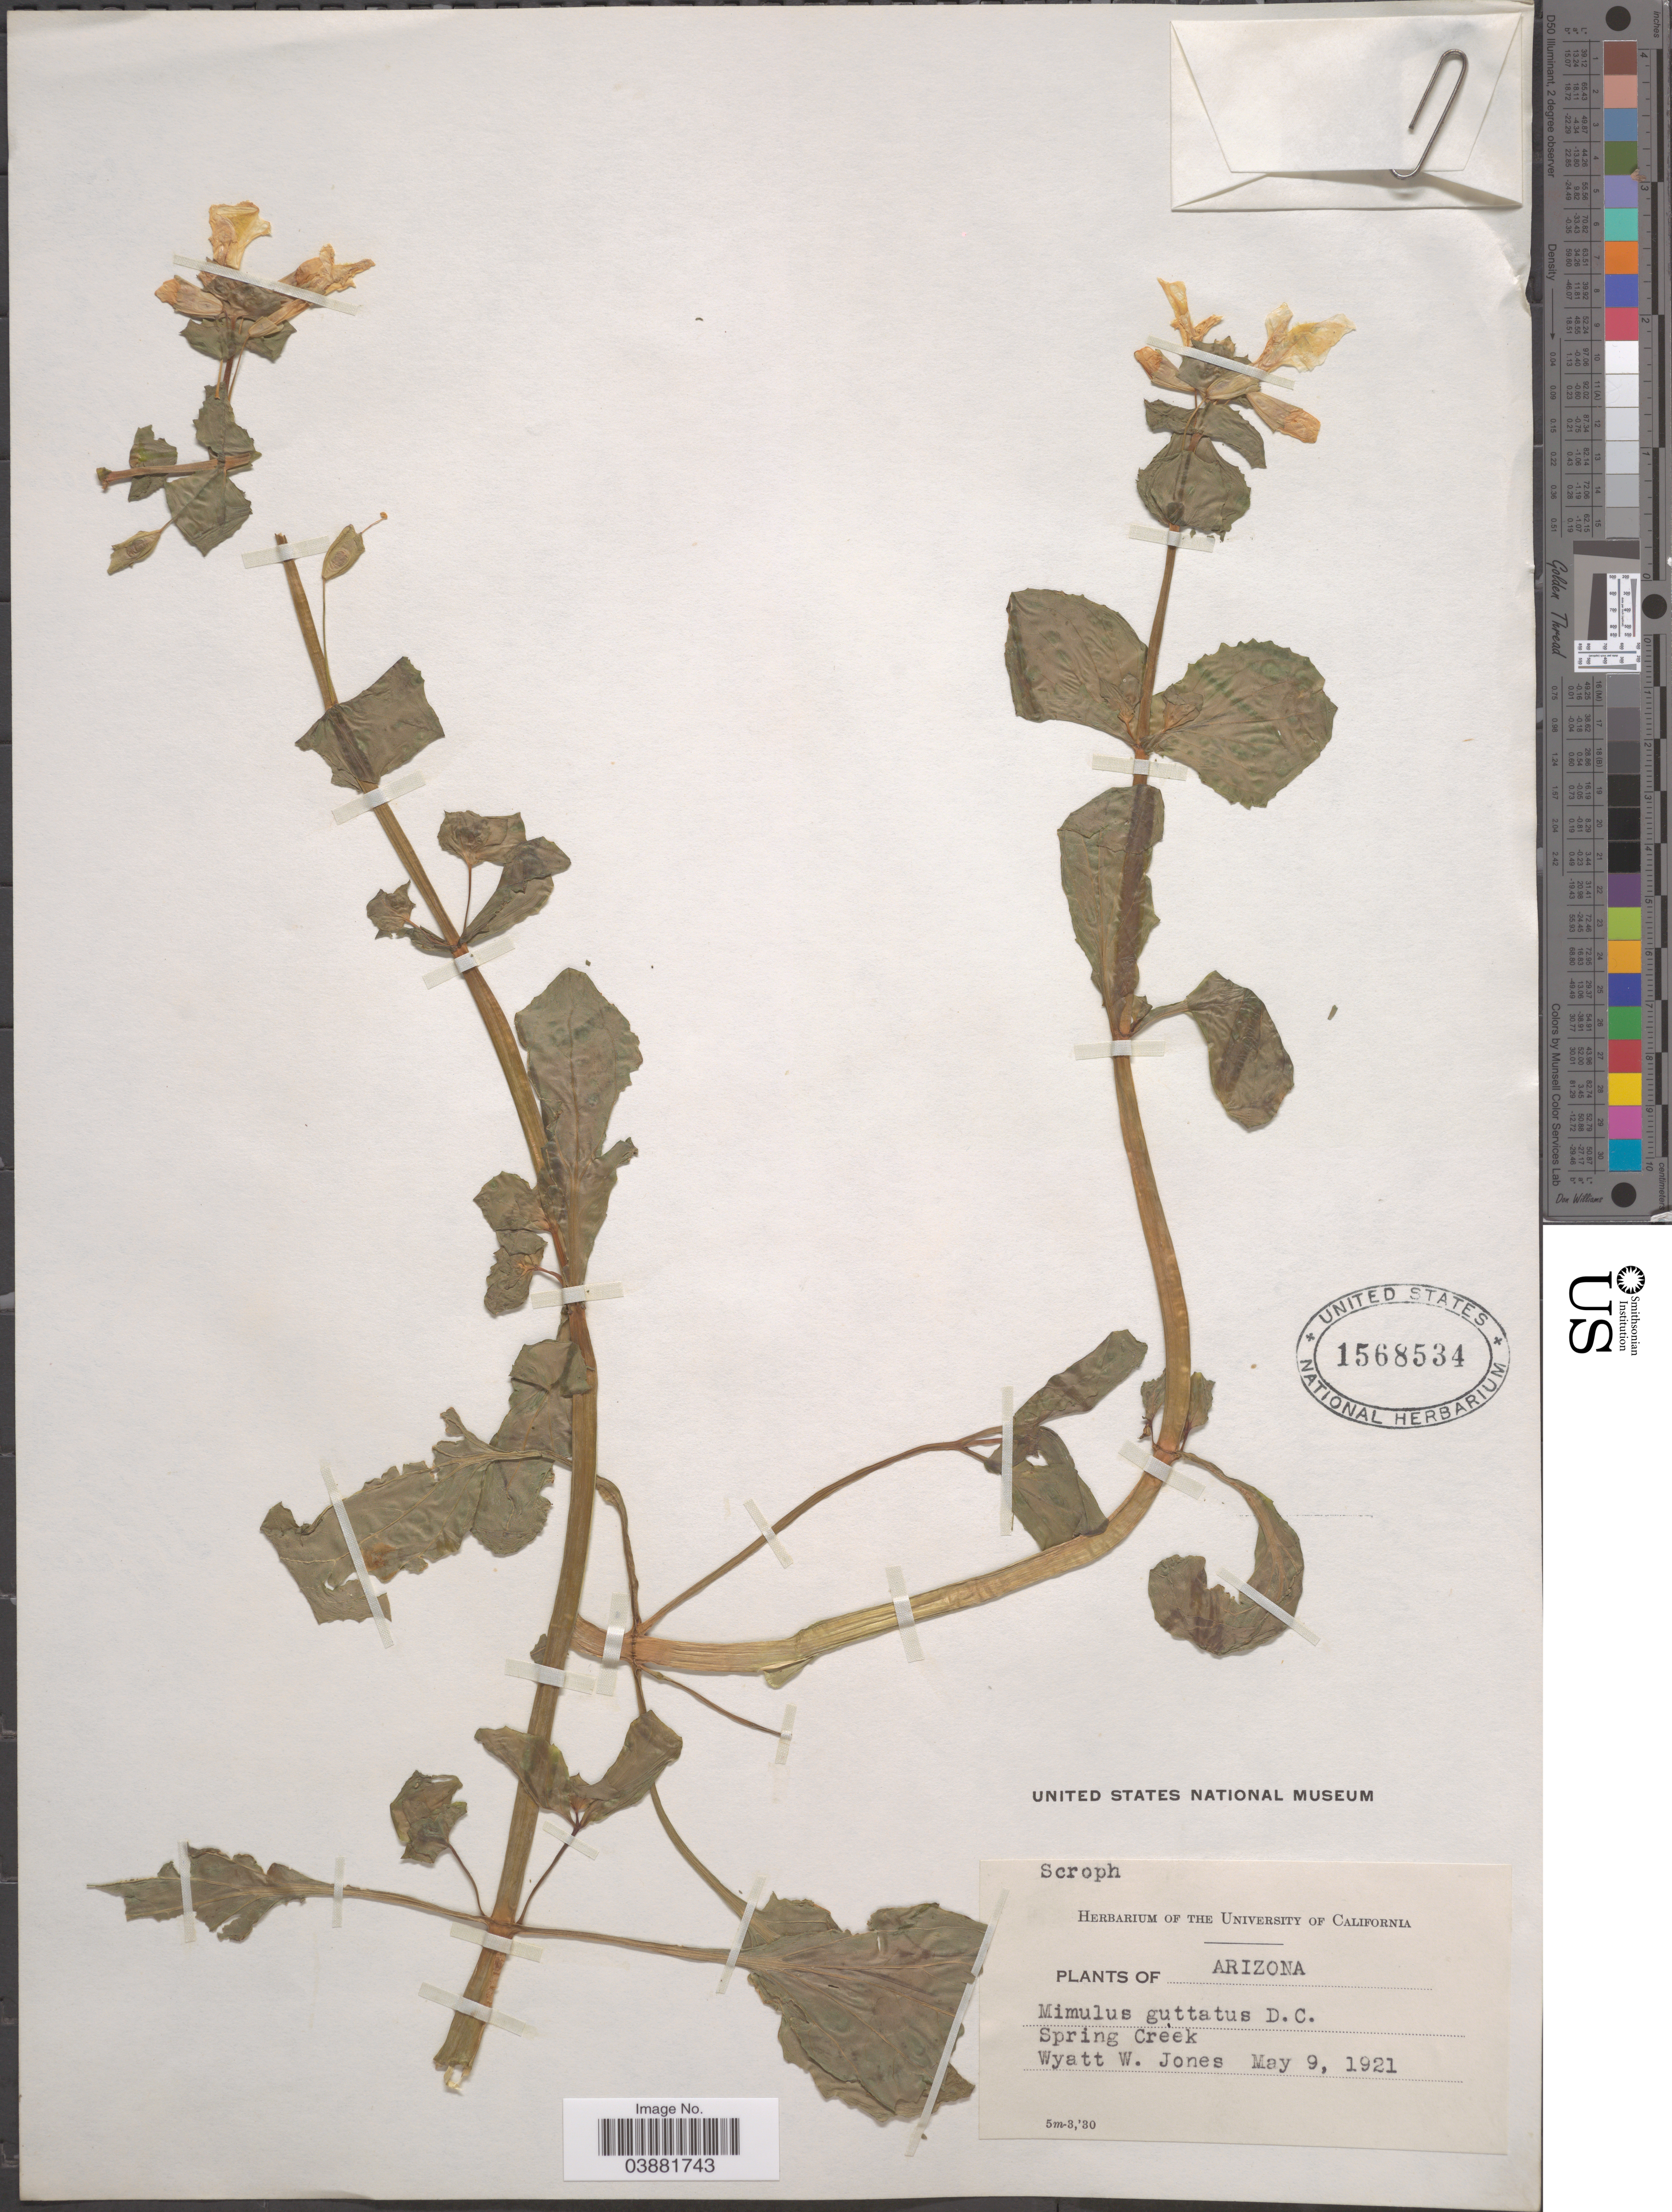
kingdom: Plantae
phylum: Tracheophyta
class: Magnoliopsida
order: Lamiales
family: Phrymaceae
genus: Mimulus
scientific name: Mimulus guttatus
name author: DC.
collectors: W. W. Jones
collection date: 1921-05-09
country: United States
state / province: Arizona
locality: Spring Creek.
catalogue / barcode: US 1568534